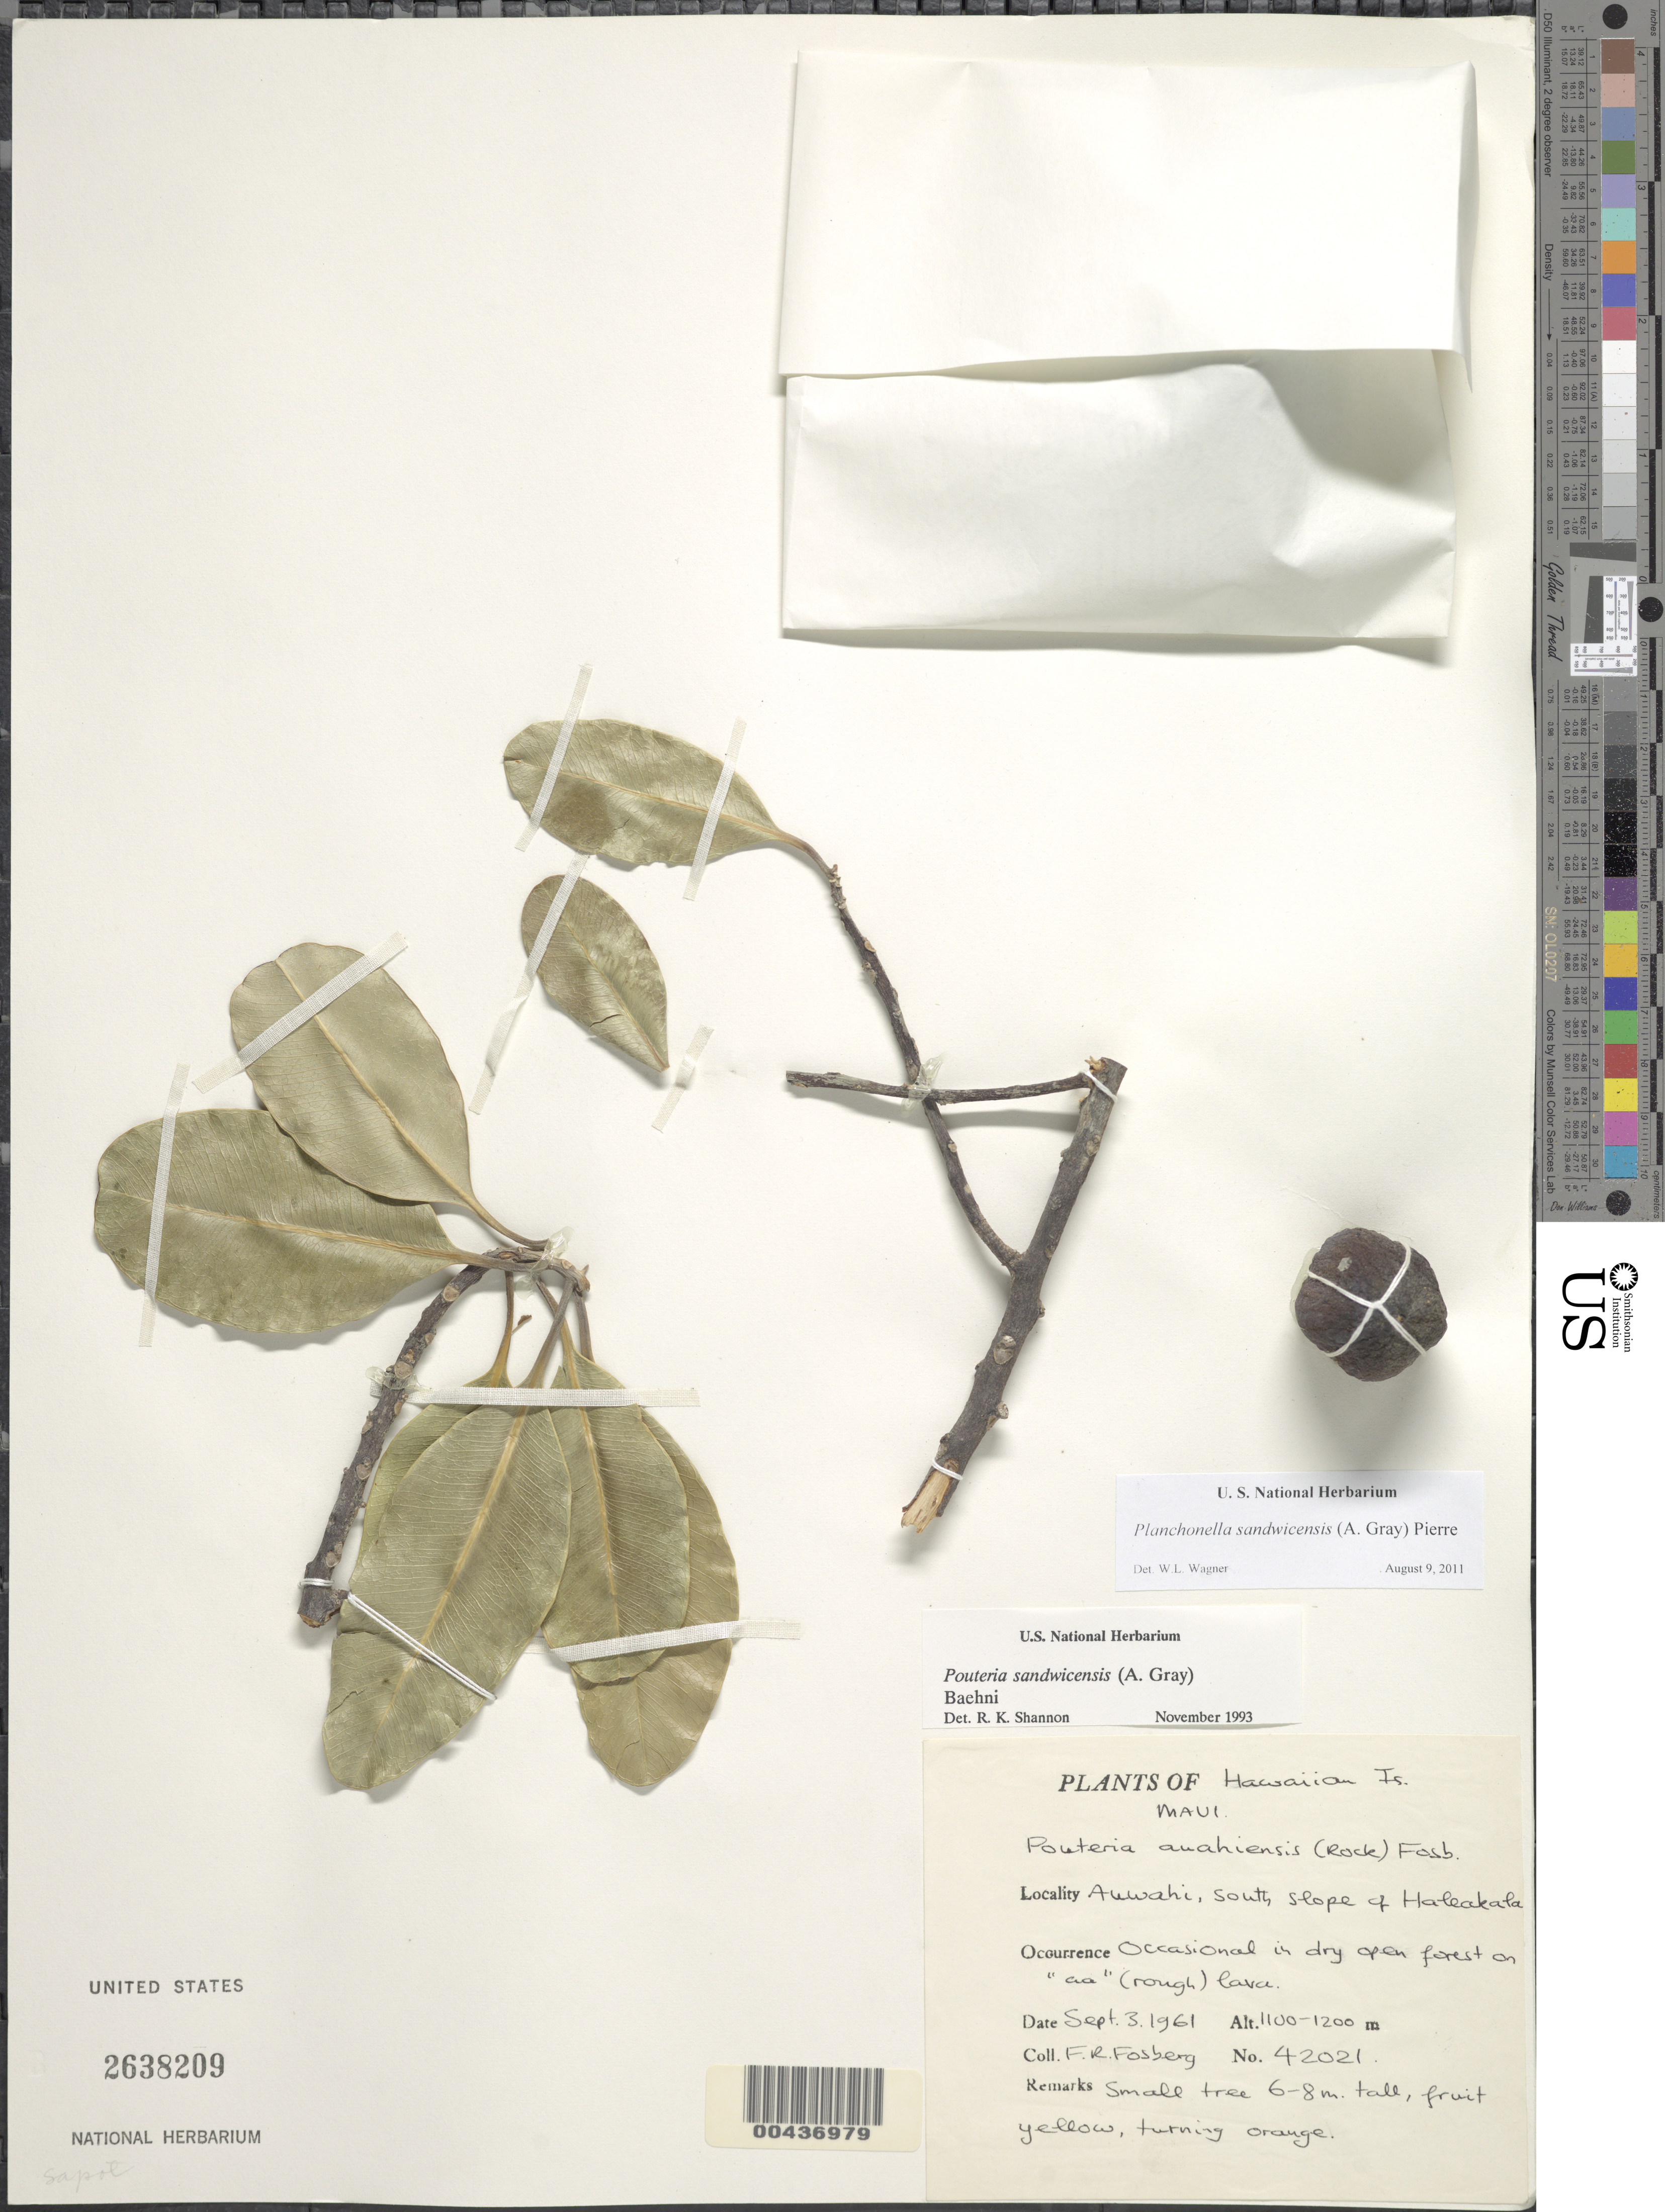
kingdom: Plantae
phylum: Tracheophyta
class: Magnoliopsida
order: Ericales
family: Sapotaceae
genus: Planchonella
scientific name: Planchonella spathulata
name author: (Hillebr.) Pierre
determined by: Wagner, W. L., (BOT), Smithsonian Institution - National Museum of Natural History (UNITED STATES)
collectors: F. R. Fosberg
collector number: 42021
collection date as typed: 3 Sep 1961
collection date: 1961-09-03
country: United States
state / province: Hawaii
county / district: Maui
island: Maui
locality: Auwahi, south slope of Haleakala, Maui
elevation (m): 1100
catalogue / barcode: US 2638209